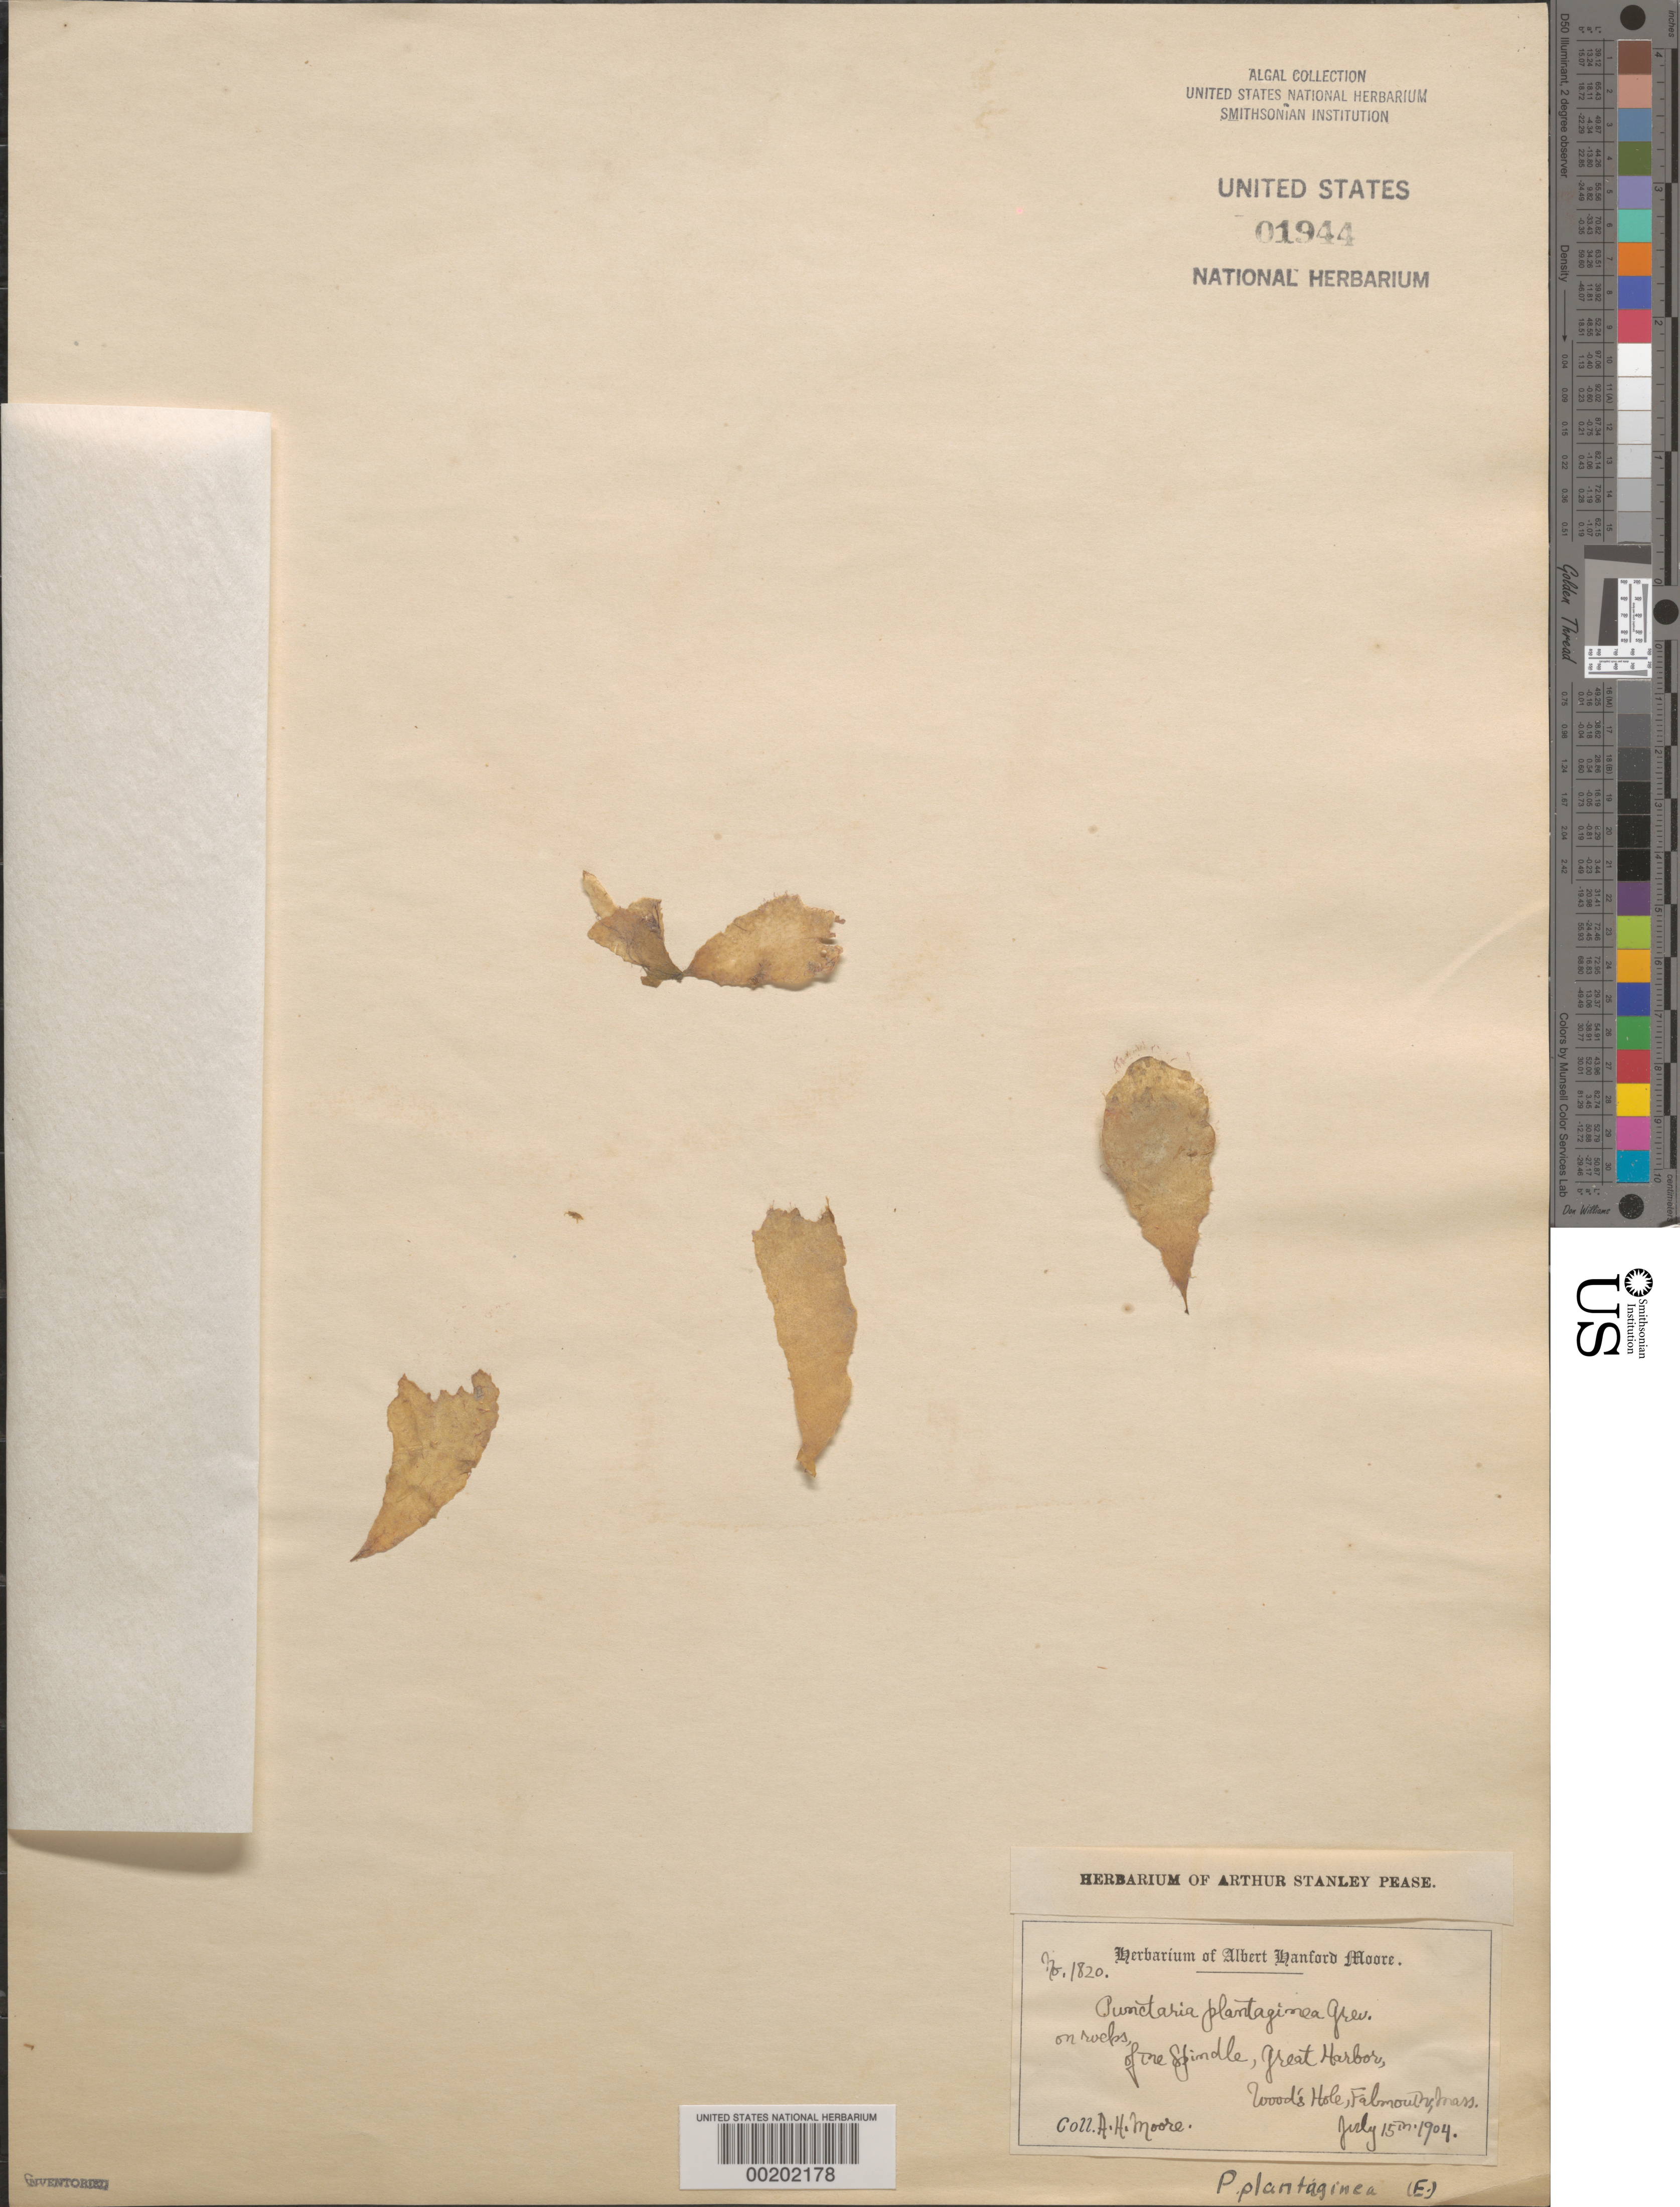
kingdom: Chromista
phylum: Ochrophyta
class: Phaeophyceae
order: Dictyosiphonales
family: Punctariaceae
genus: Punctaria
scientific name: Punctaria plantaginea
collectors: A. H. Moore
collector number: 1820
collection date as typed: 15 Jul 1904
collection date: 1904-07-15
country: United States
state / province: Massachusetts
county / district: Barnstable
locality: Woods Hole, Great Harbor, The Spindle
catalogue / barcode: US 1944